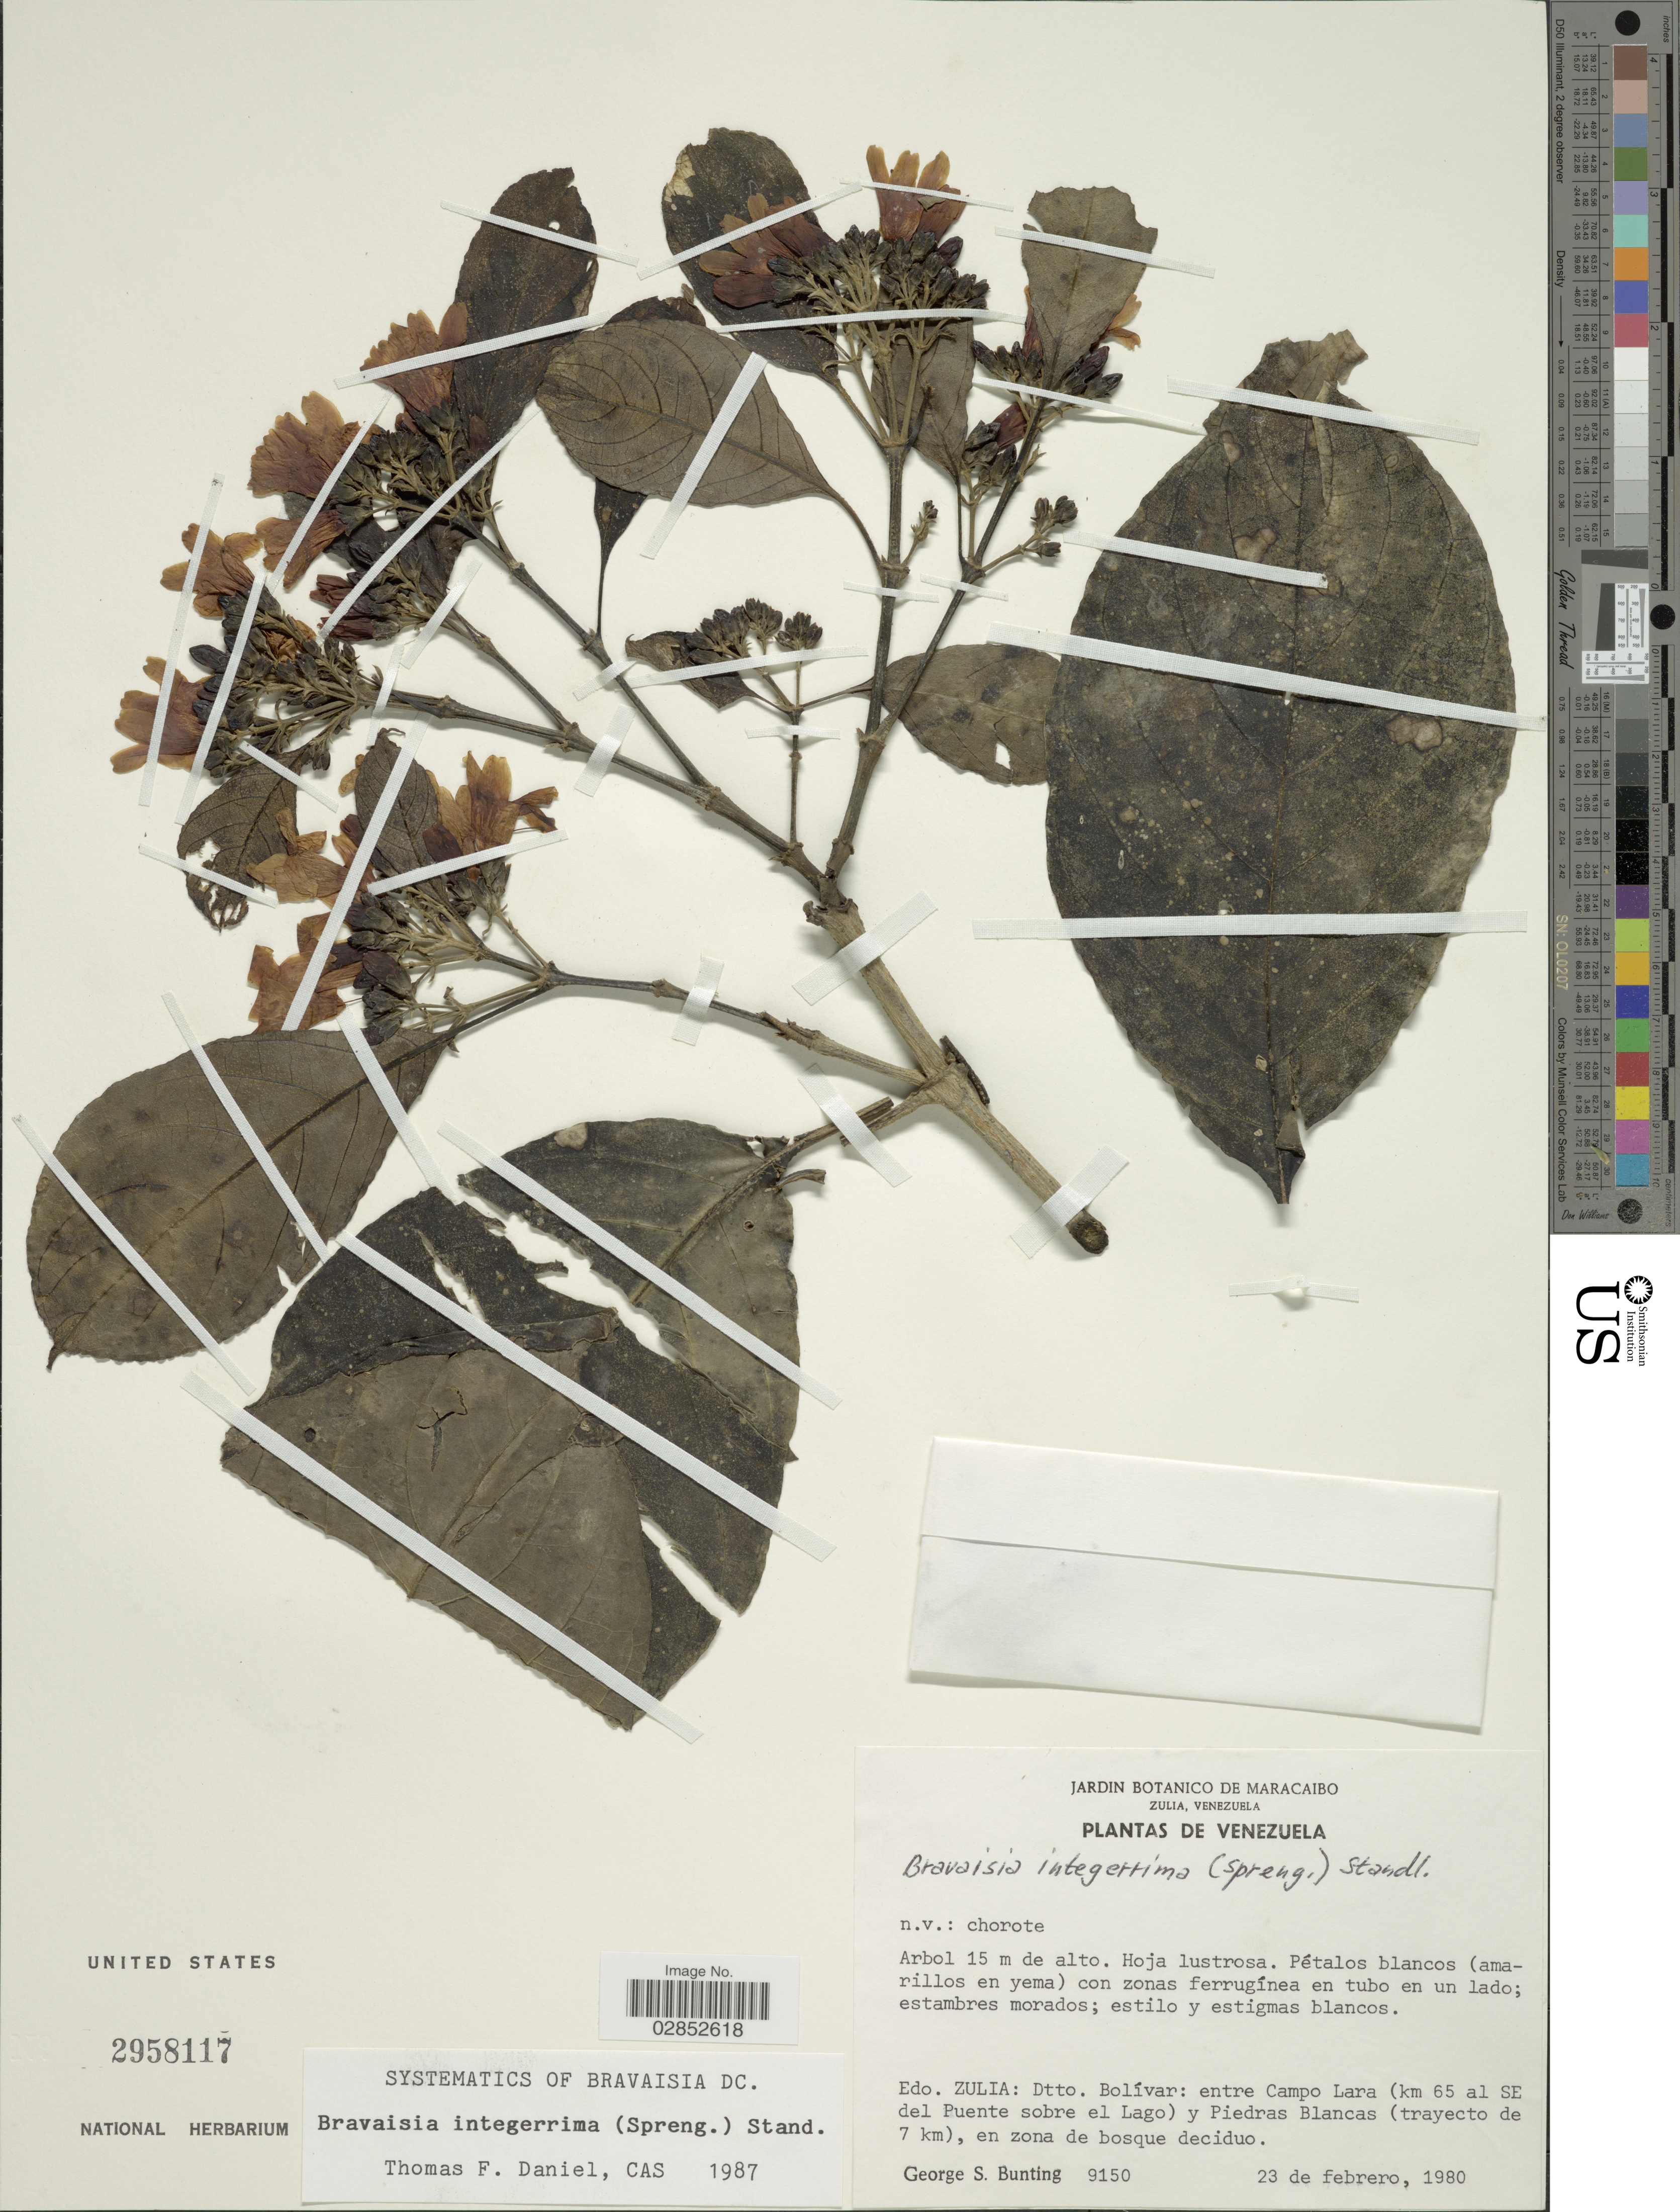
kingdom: Plantae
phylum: Tracheophyta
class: Magnoliopsida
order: Lamiales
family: Acanthaceae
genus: Bravaisia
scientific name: Bravaisia integerrima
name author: (Spreng.) Standl.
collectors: G. S. Bunting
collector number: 9150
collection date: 1980-02-23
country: Venezuela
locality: Edo. Zulia: Dtto. Bolívar: entre Campo Lara (km 65 al SE del Puente sobre el Lago) y Piedras Blancas (trayecto de 7 km).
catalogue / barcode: US 2958117